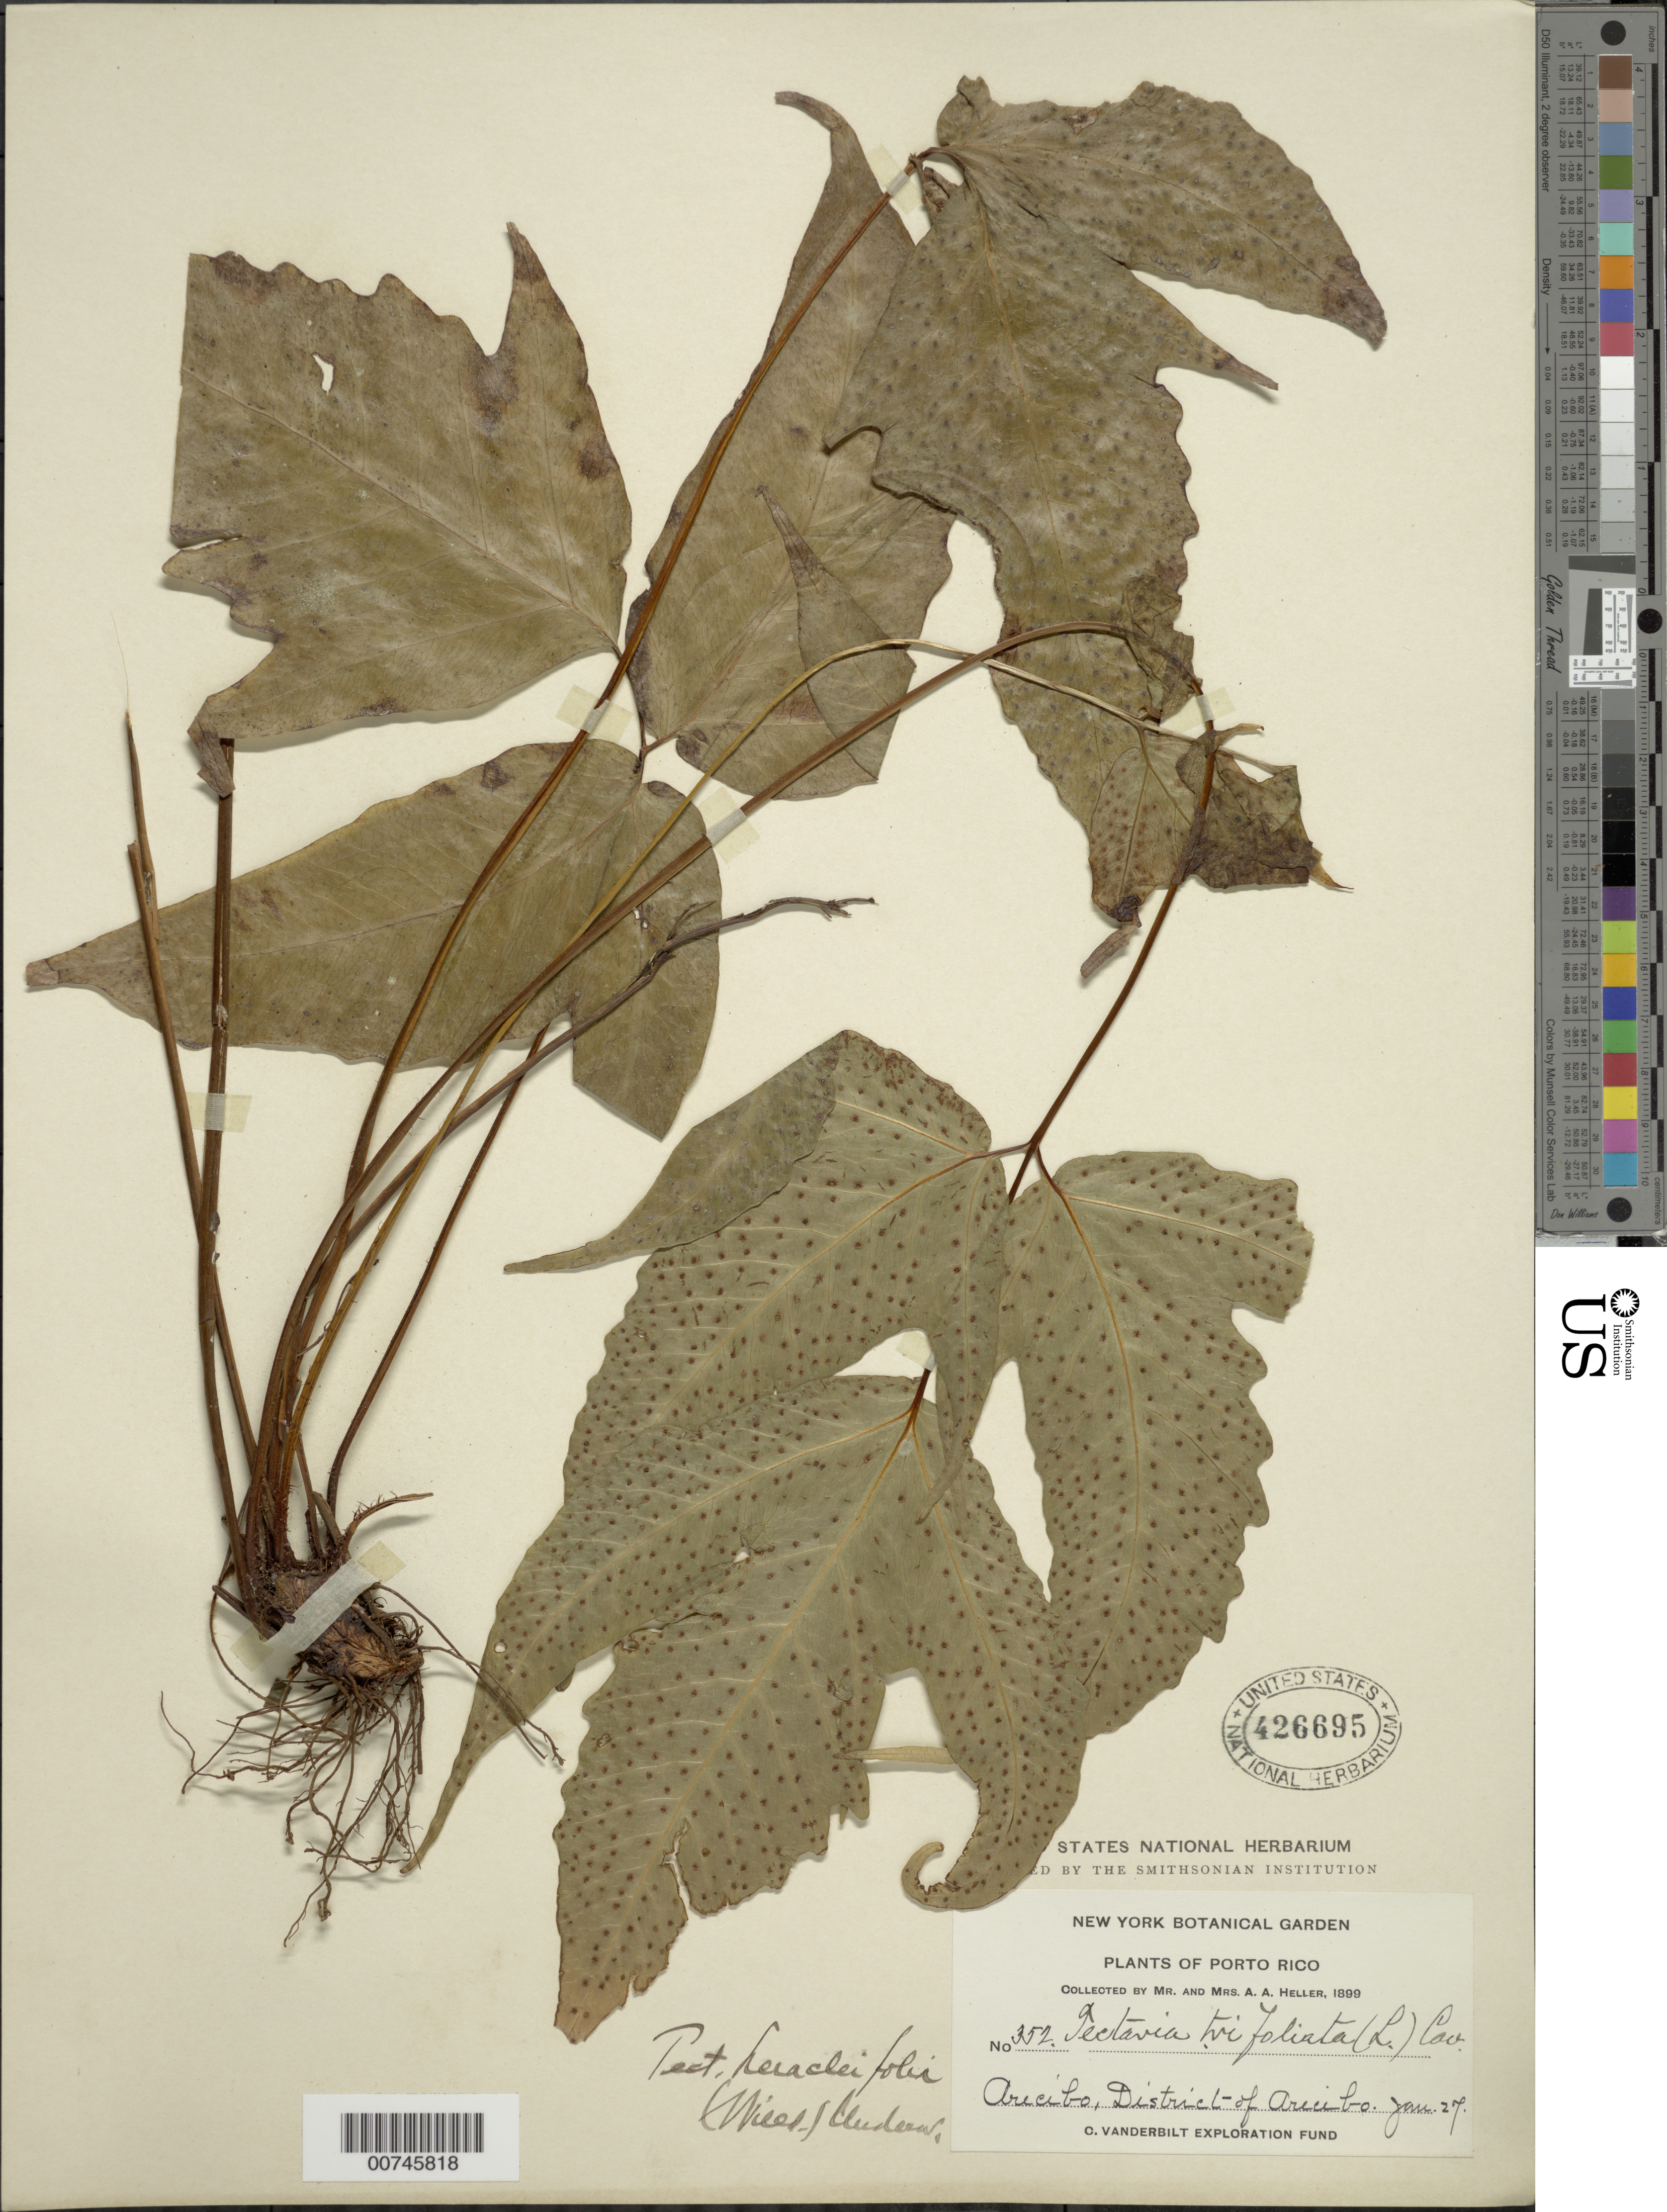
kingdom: Plantae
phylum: Tracheophyta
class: Polypodiopsida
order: Polypodiales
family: Tectariaceae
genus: Tectaria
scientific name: Tectaria heracleifolia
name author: (Willd.) Underw.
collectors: A. A. Heller & E. G. Heller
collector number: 352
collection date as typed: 27 Jan 1899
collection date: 1899-01-27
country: Puerto Rico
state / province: Arecibo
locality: Arecibo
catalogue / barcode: US 426695